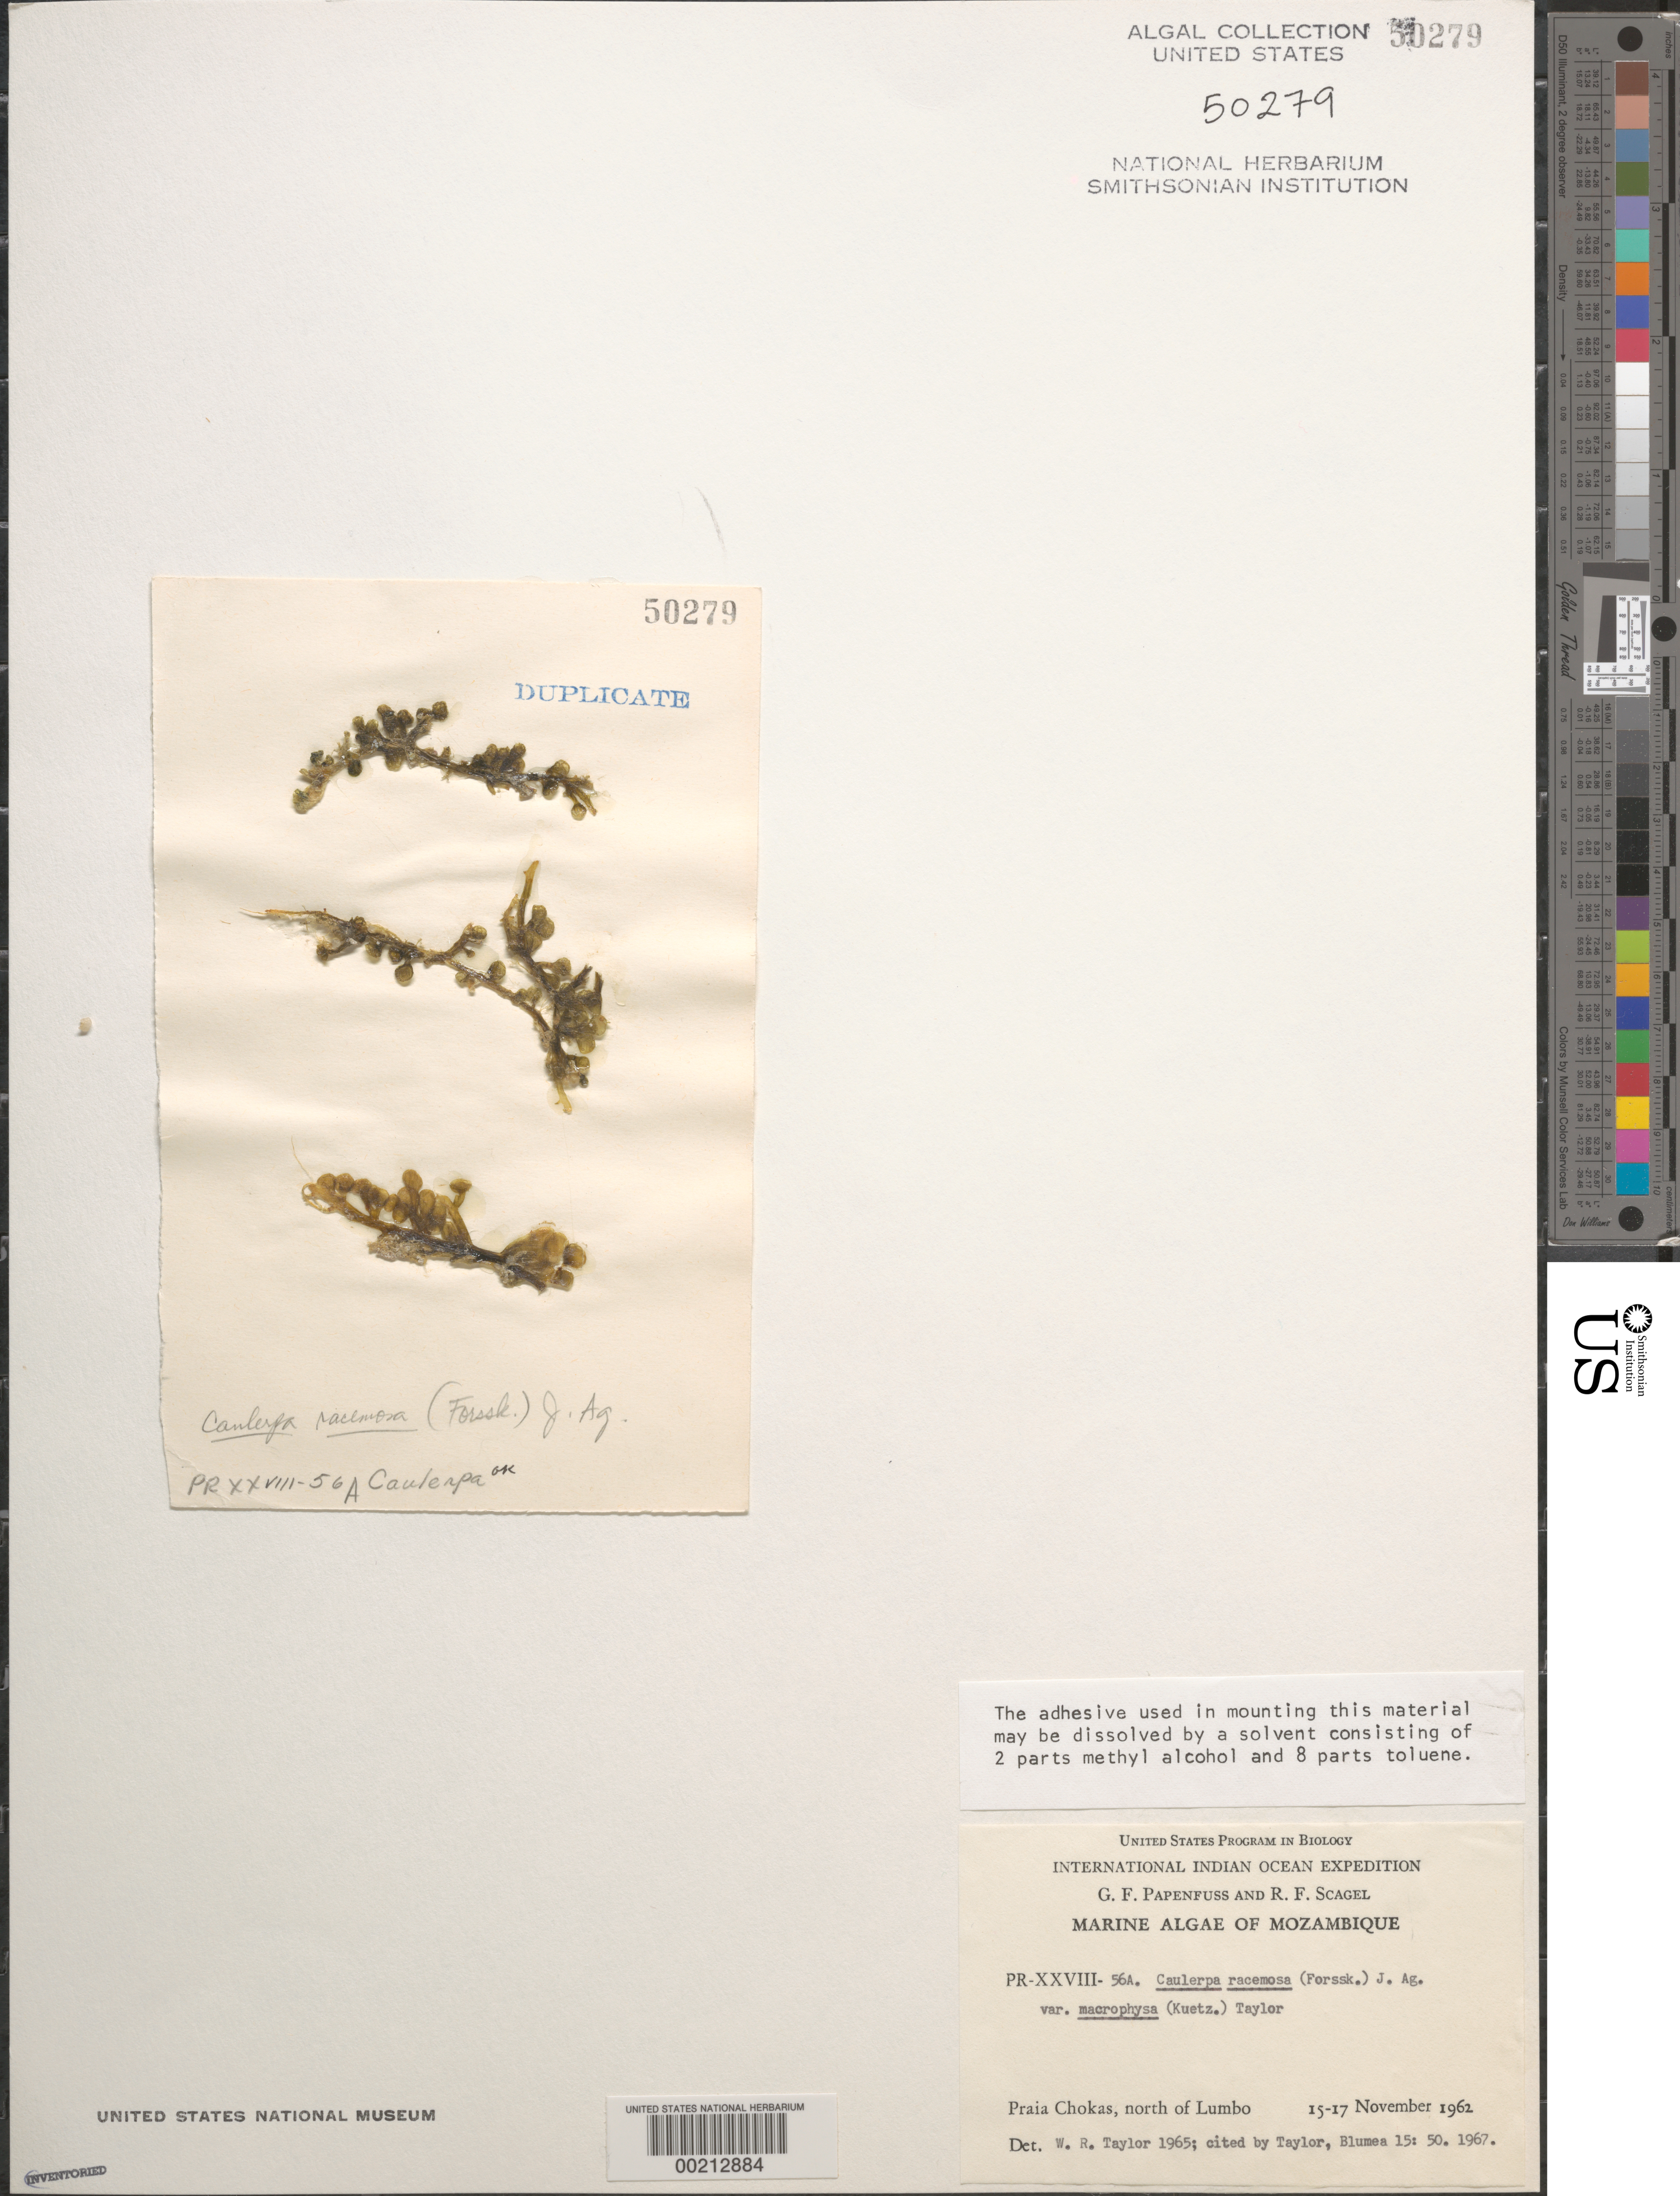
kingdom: Plantae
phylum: Chlorophyta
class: Ulvophyceae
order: Bryopsidales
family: Caulerpaceae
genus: Caulerpa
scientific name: Caulerpa racemosa var. macrophysa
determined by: Taylor, William R.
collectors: G. Papenfuss & R. F. Scagel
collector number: PR-XXVIII-56a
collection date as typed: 15 Nov 1962 to 17 Nov 1962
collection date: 1962-11-15/1962-11-17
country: Mozambique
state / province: Nampula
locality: Praia Chokas, north of Lumbo, Ilha District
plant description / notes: International Indian Ocean Expedition, 1962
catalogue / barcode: US 50279